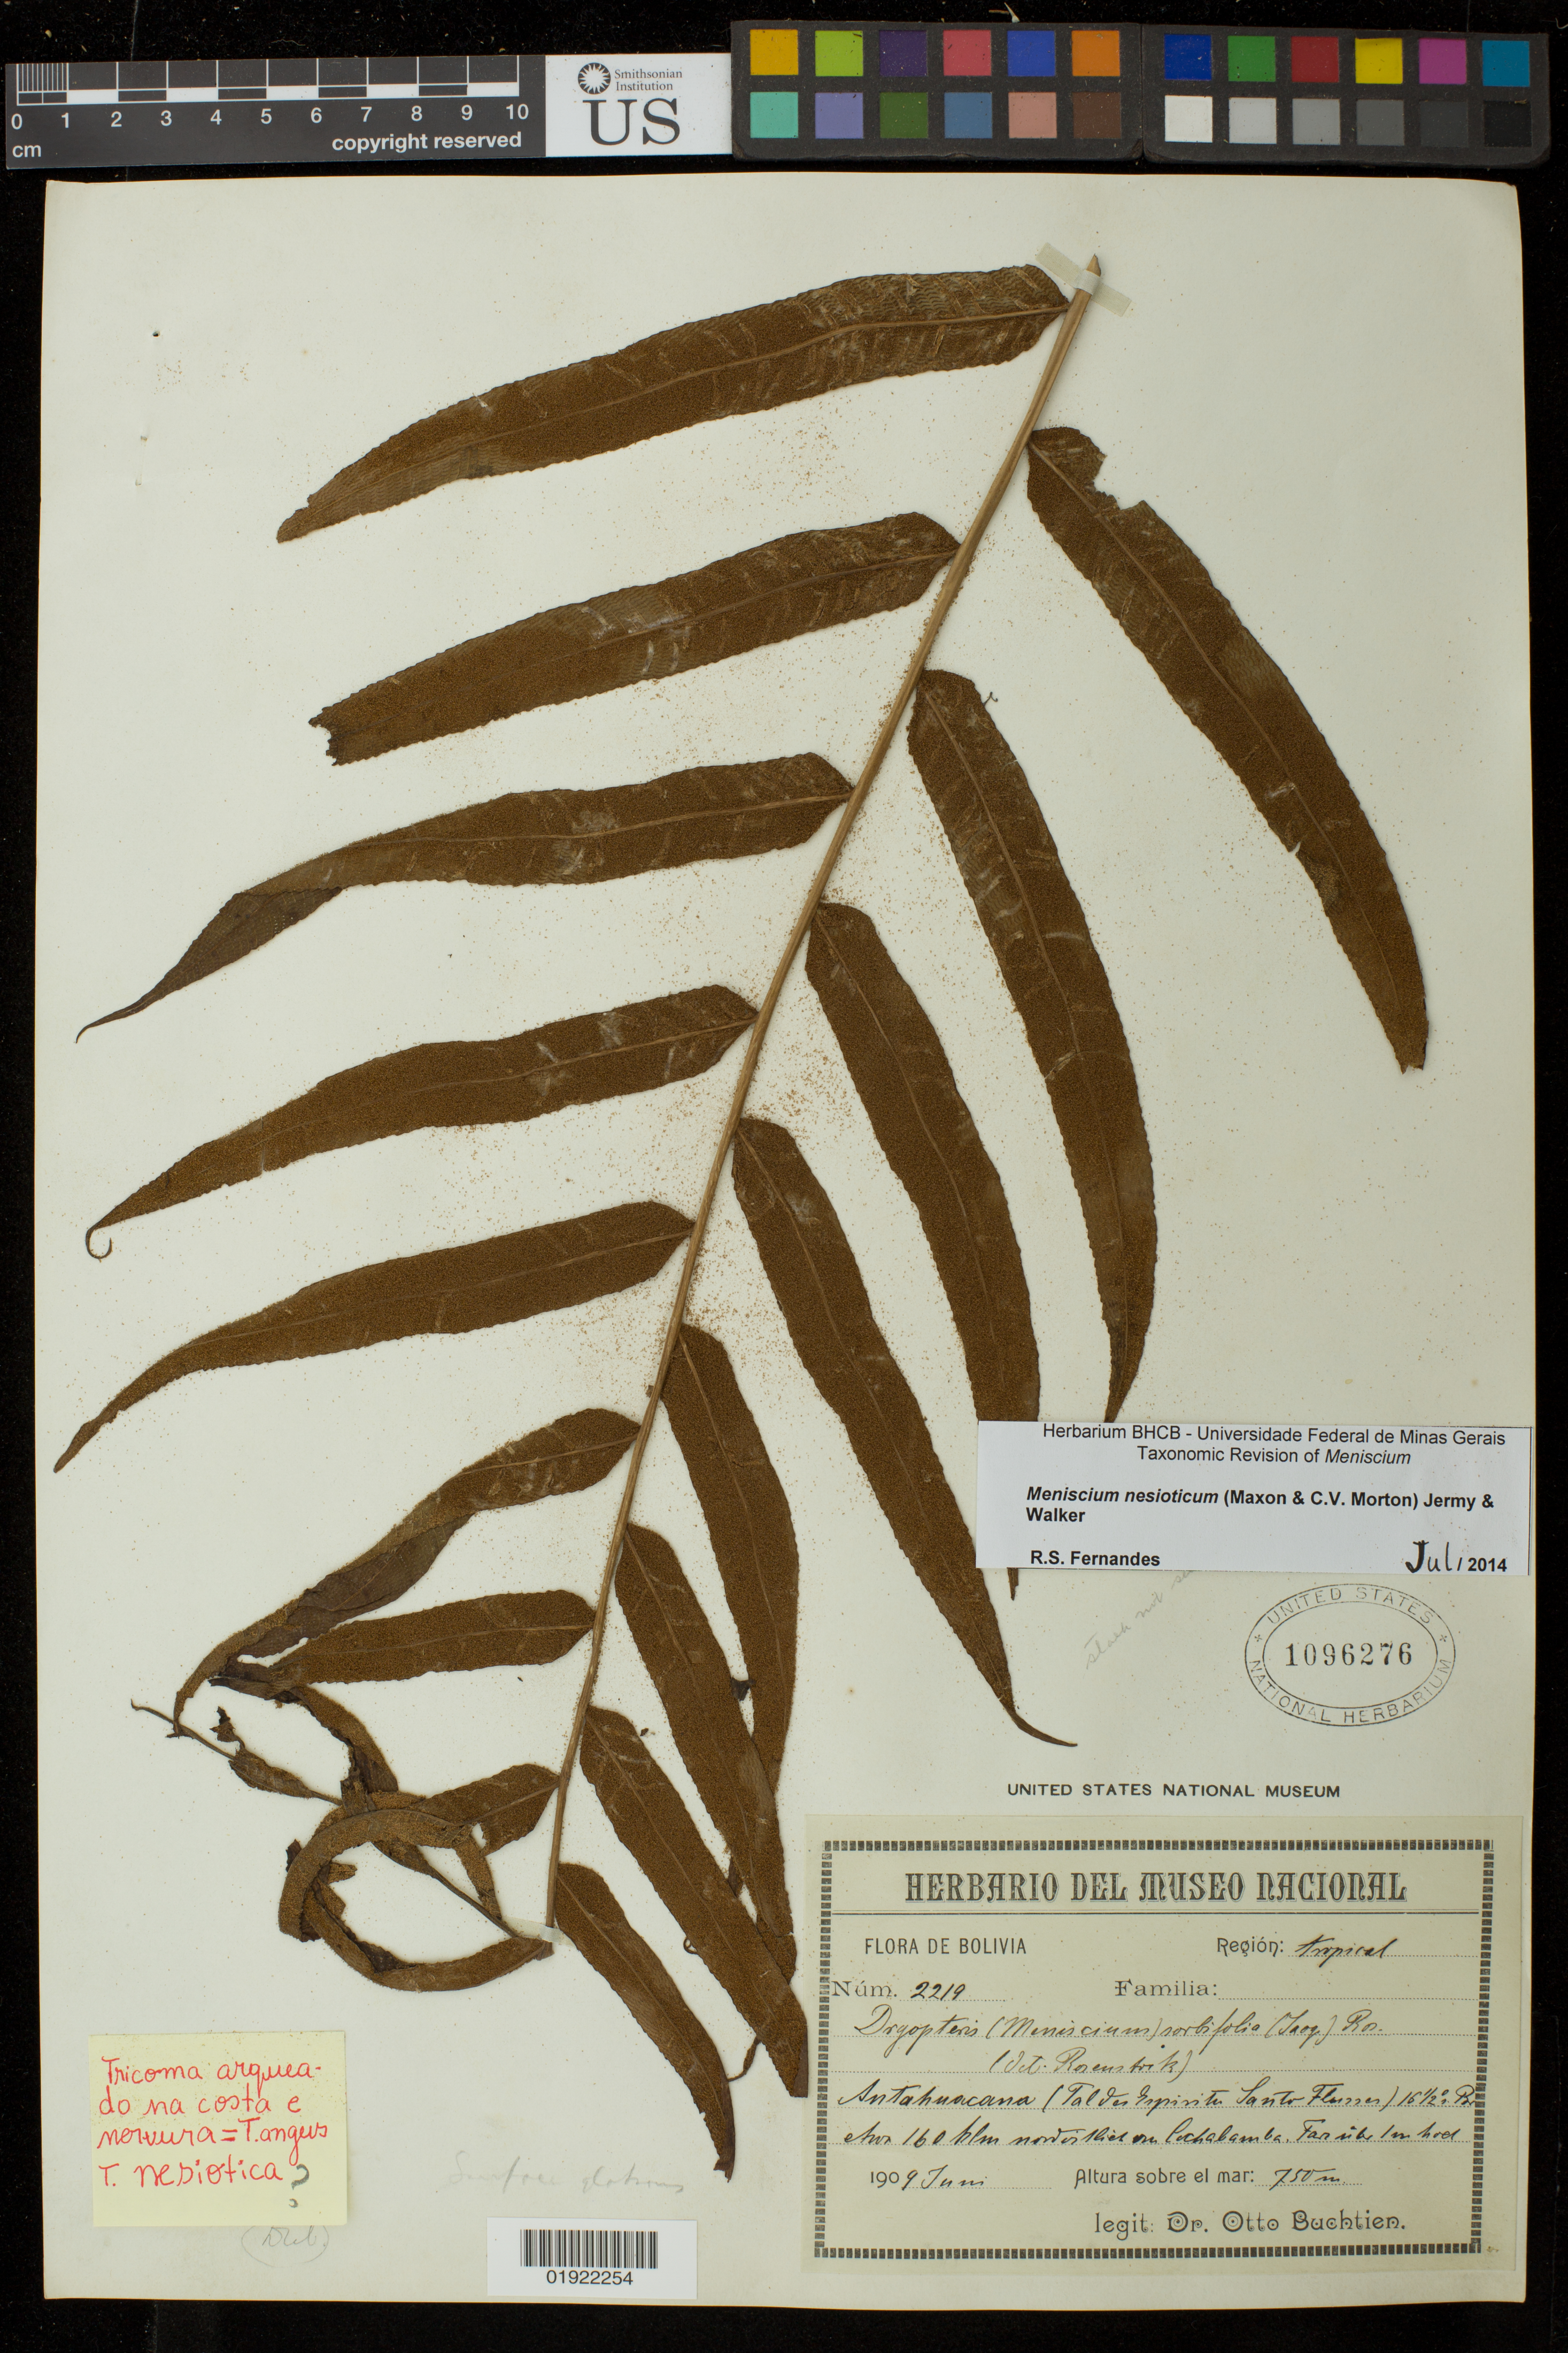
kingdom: Plantae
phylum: Tracheophyta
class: Polypodiopsida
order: Polypodiales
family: Thelypteridaceae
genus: Meniscium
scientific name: Meniscium nesioticum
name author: (Maxon & C.V. Morton) Pic. Serm.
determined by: Fernandes, R. S.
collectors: O. Buchtien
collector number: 2219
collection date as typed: Jun 1909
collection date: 1909-06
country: Bolivia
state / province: Cochabamba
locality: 160 km norter de Cochabamba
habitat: tropical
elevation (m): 750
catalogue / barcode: US 1096276